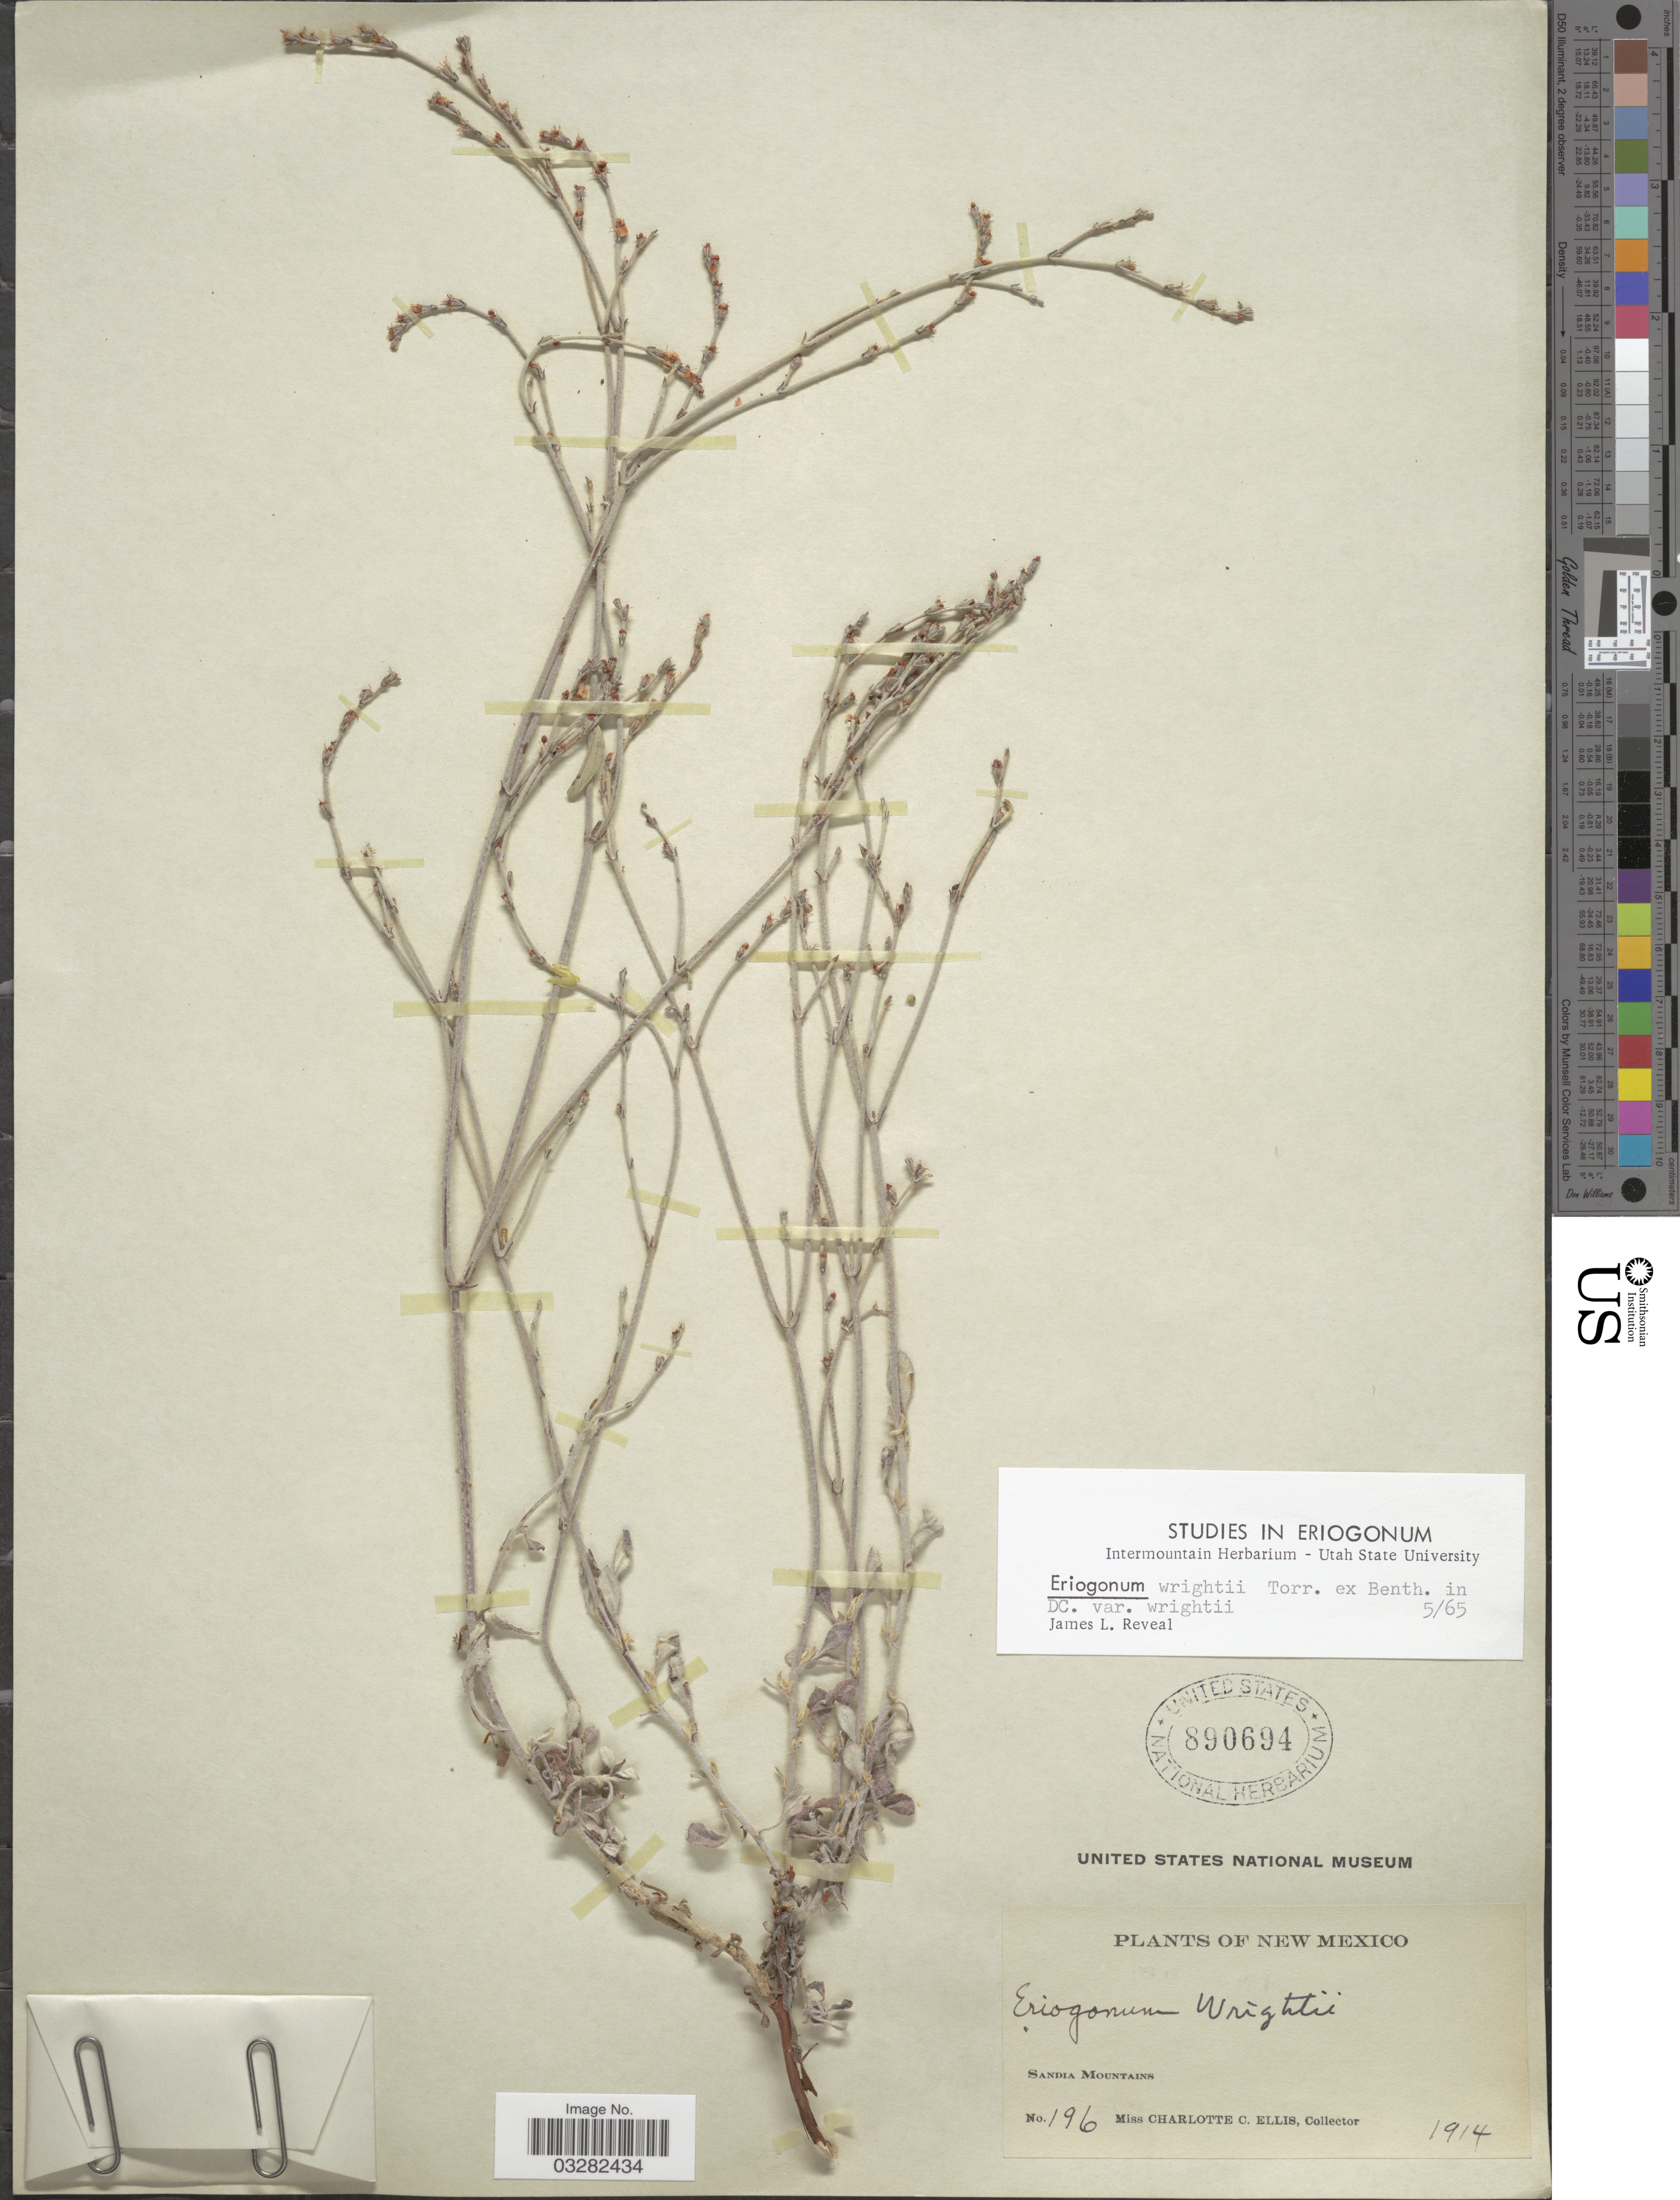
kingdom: Plantae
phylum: Tracheophyta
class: Magnoliopsida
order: Caryophyllales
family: Polygonaceae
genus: Eriogonum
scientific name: Eriogonum wrightii var. wrightii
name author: Torr. ex Benth.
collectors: C. C. Ellis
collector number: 196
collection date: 1914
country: United States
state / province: New Mexico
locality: Sandia Mountains.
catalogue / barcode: US 890694